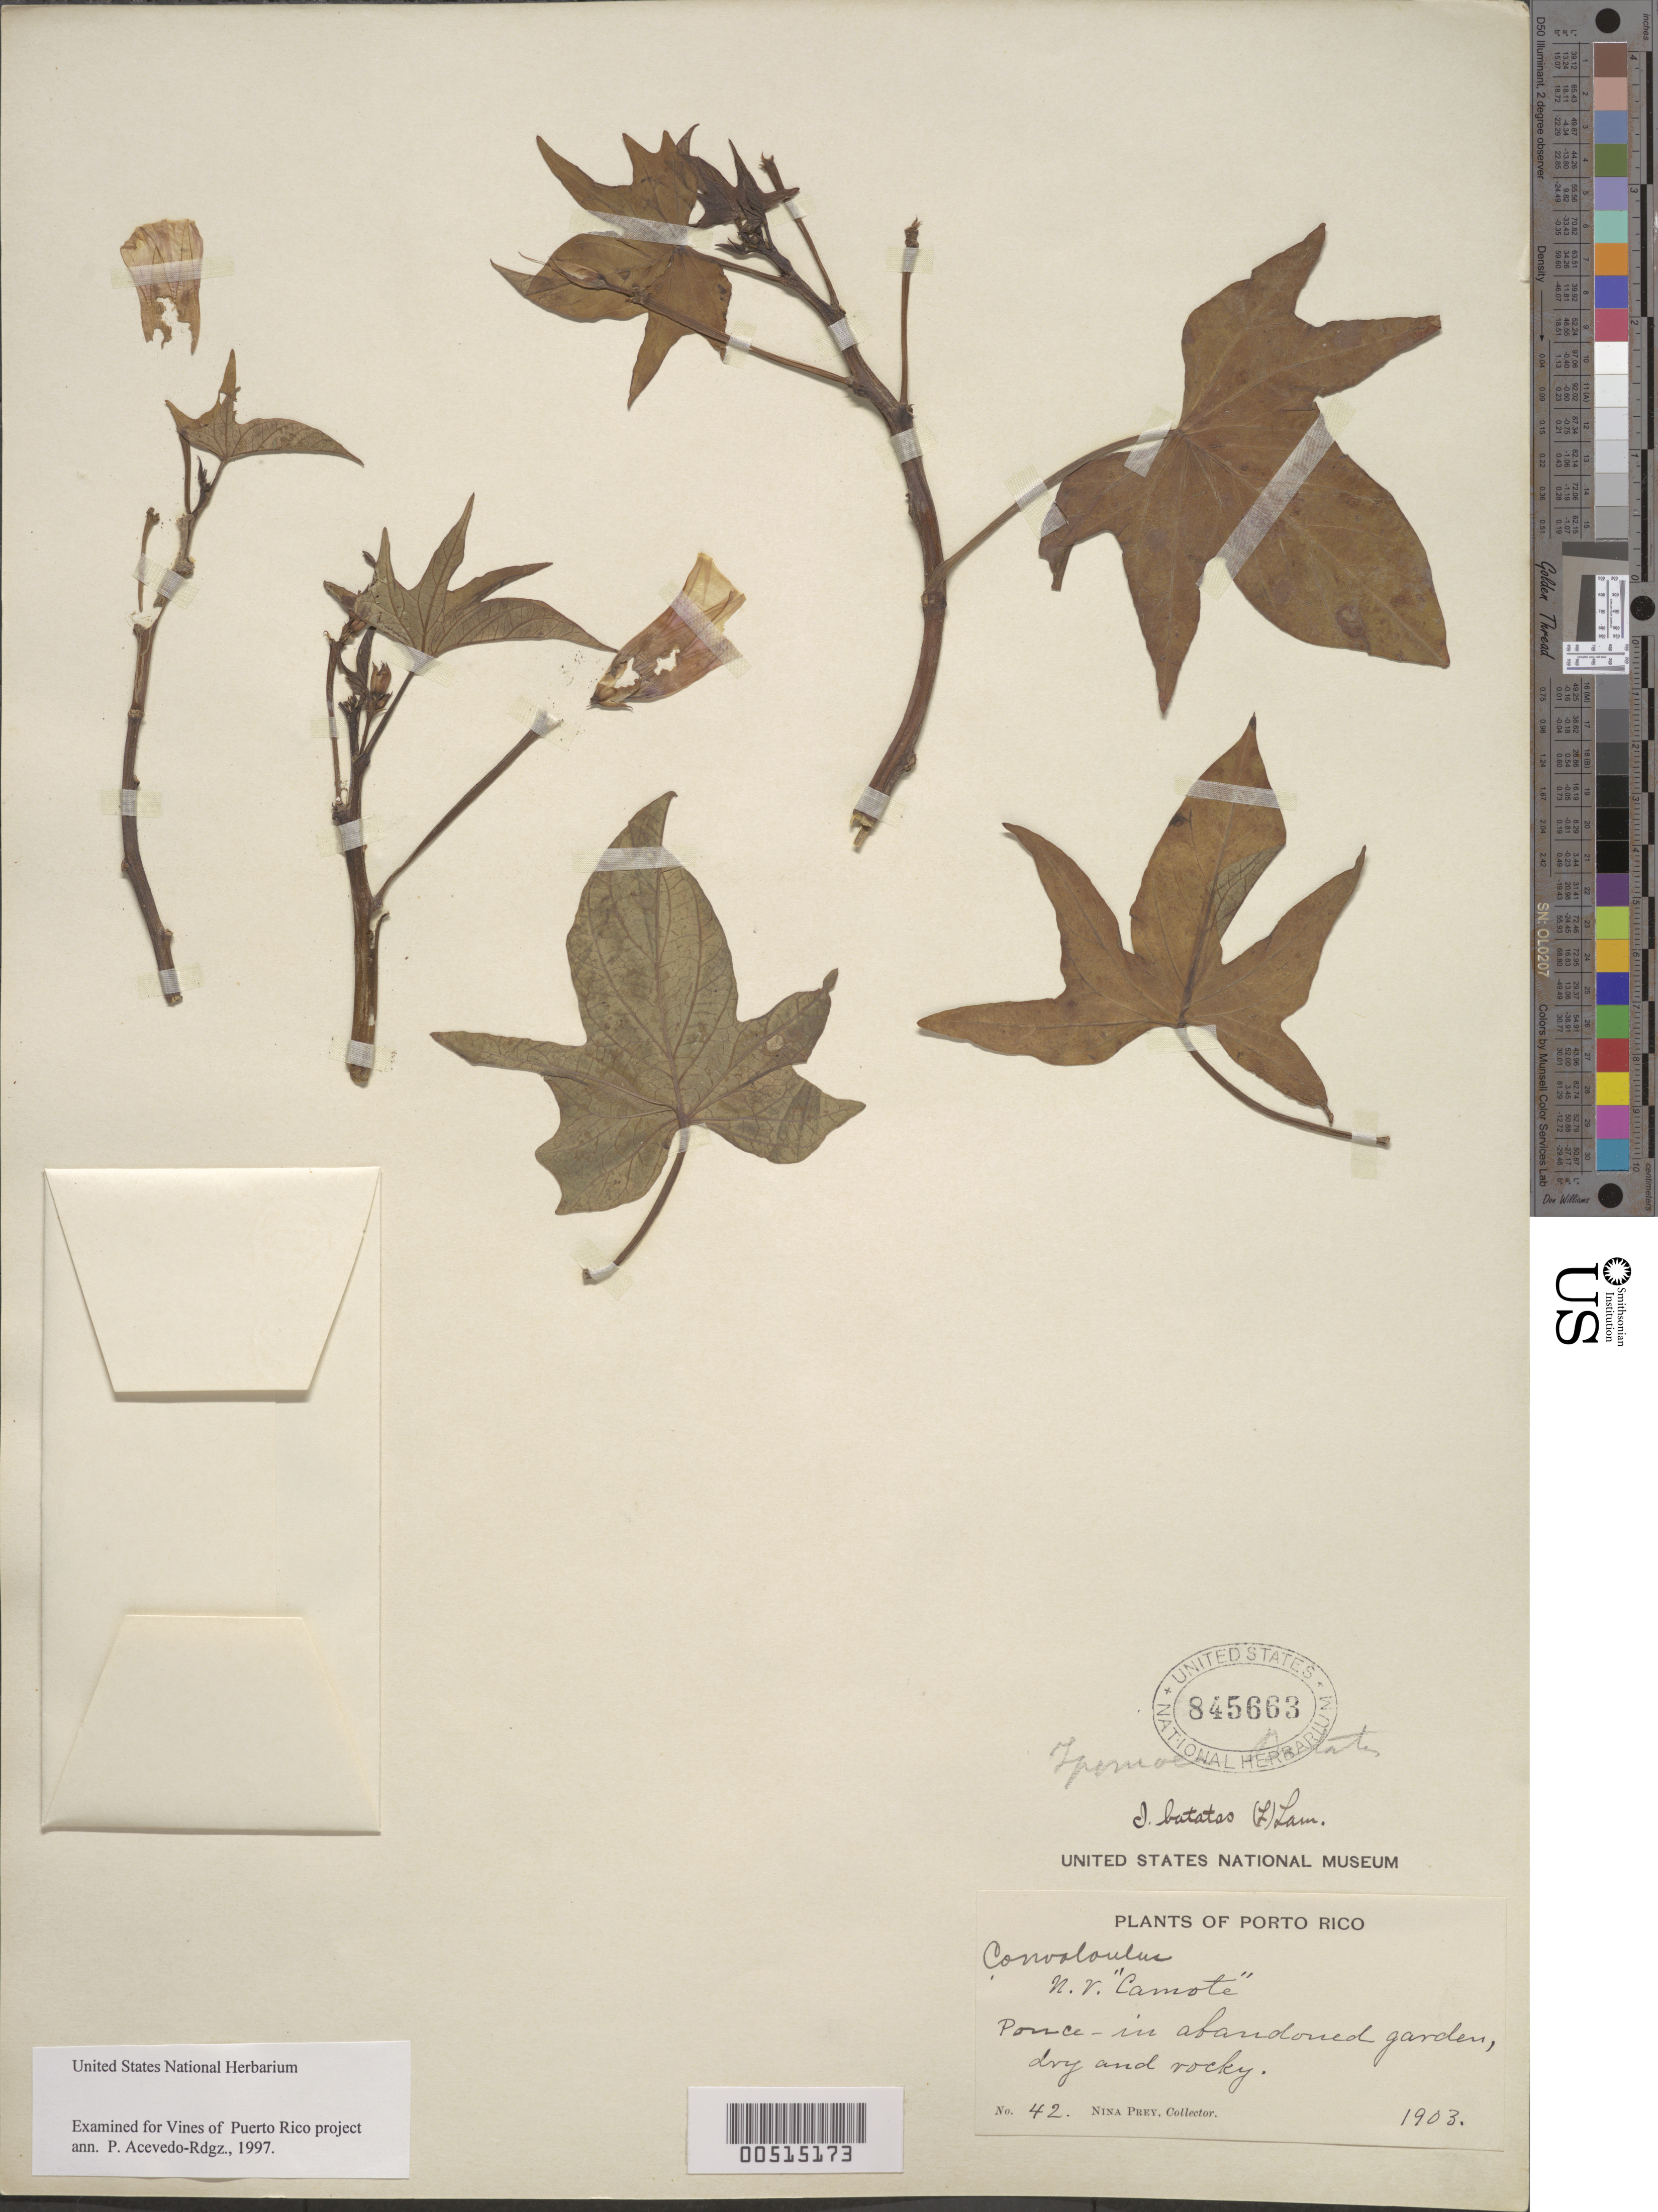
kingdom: Plantae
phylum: Tracheophyta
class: Magnoliopsida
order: Solanales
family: Convolvulaceae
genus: Ipomoea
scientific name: Ipomoea batatas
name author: (L.) Lam.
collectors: N. Prey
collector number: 42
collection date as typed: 1903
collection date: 1903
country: Puerto Rico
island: Greater Antilles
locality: Ponce. In dry and rocky, abandoned garden.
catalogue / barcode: US 845663